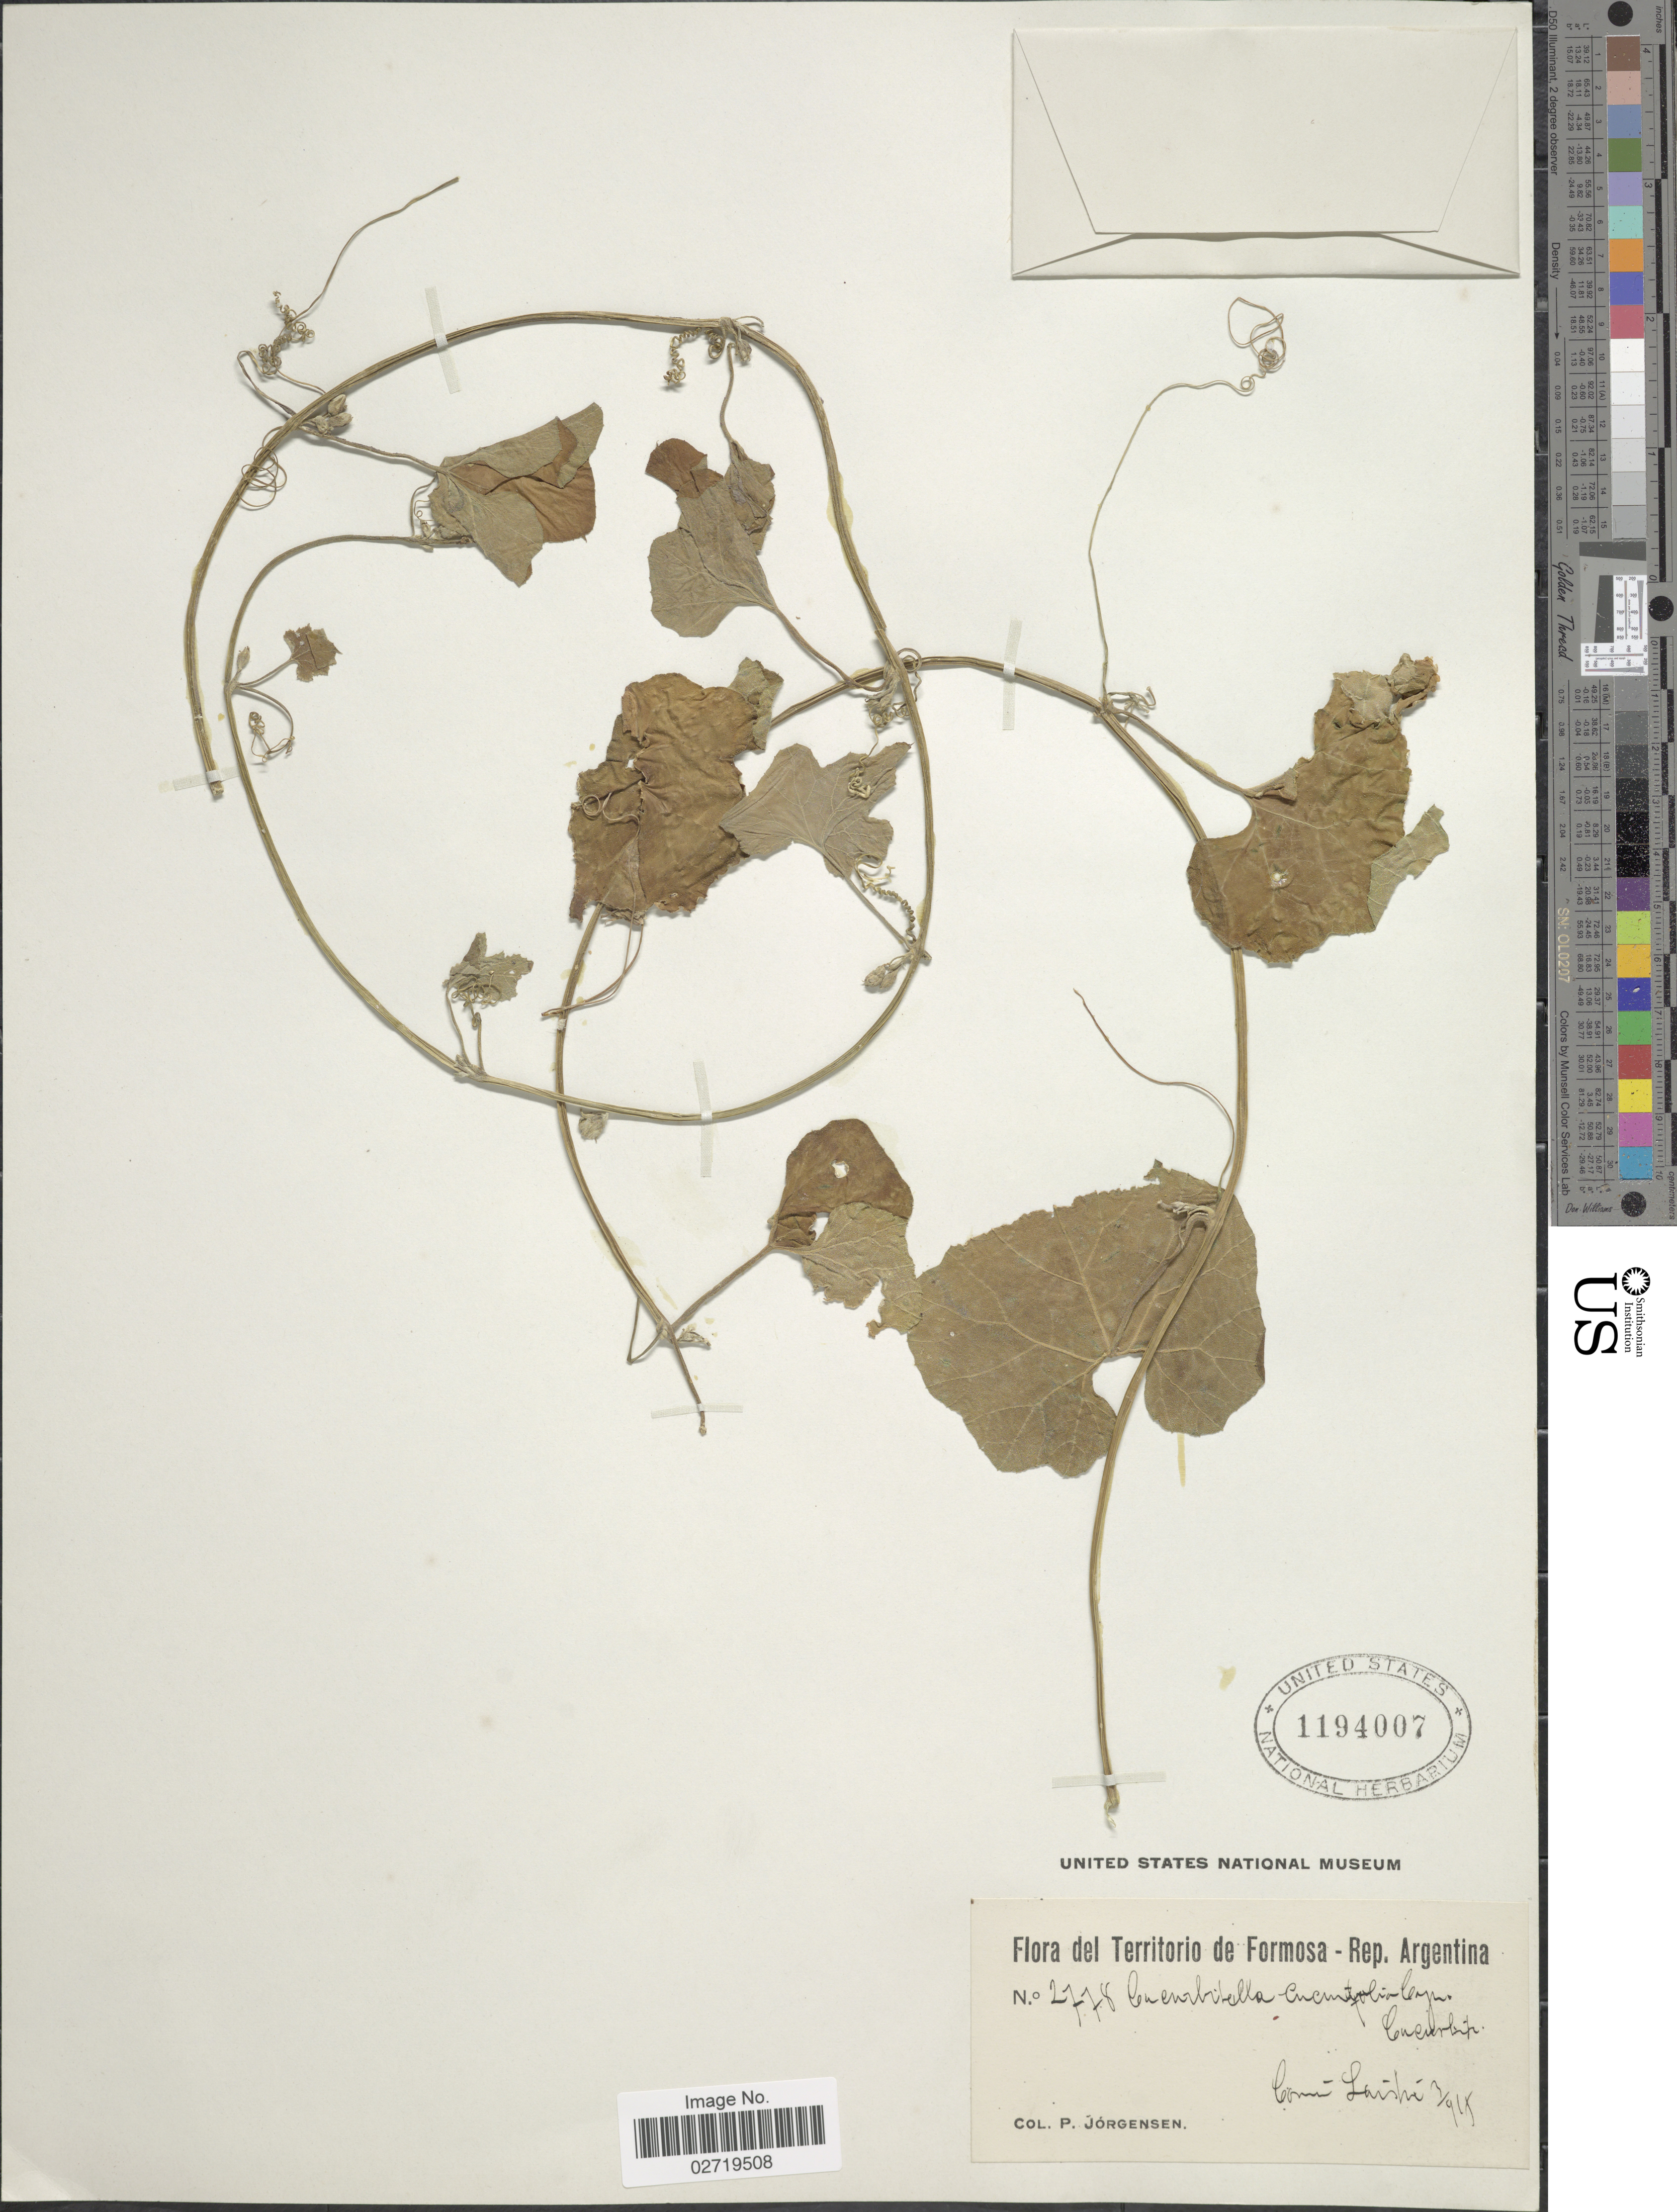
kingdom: Plantae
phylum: Tracheophyta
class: Magnoliopsida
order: Cucurbitales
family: Cucurbitaceae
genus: Cucurbitella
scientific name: Cucurbitella asperata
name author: (Gillies ex Hook. & Arn.) Walp.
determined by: Nee, Michael H.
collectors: P. Jörgensen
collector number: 2778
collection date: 1918-03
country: Argentina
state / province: Formosa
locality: Común Laishi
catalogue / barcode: US 1194007